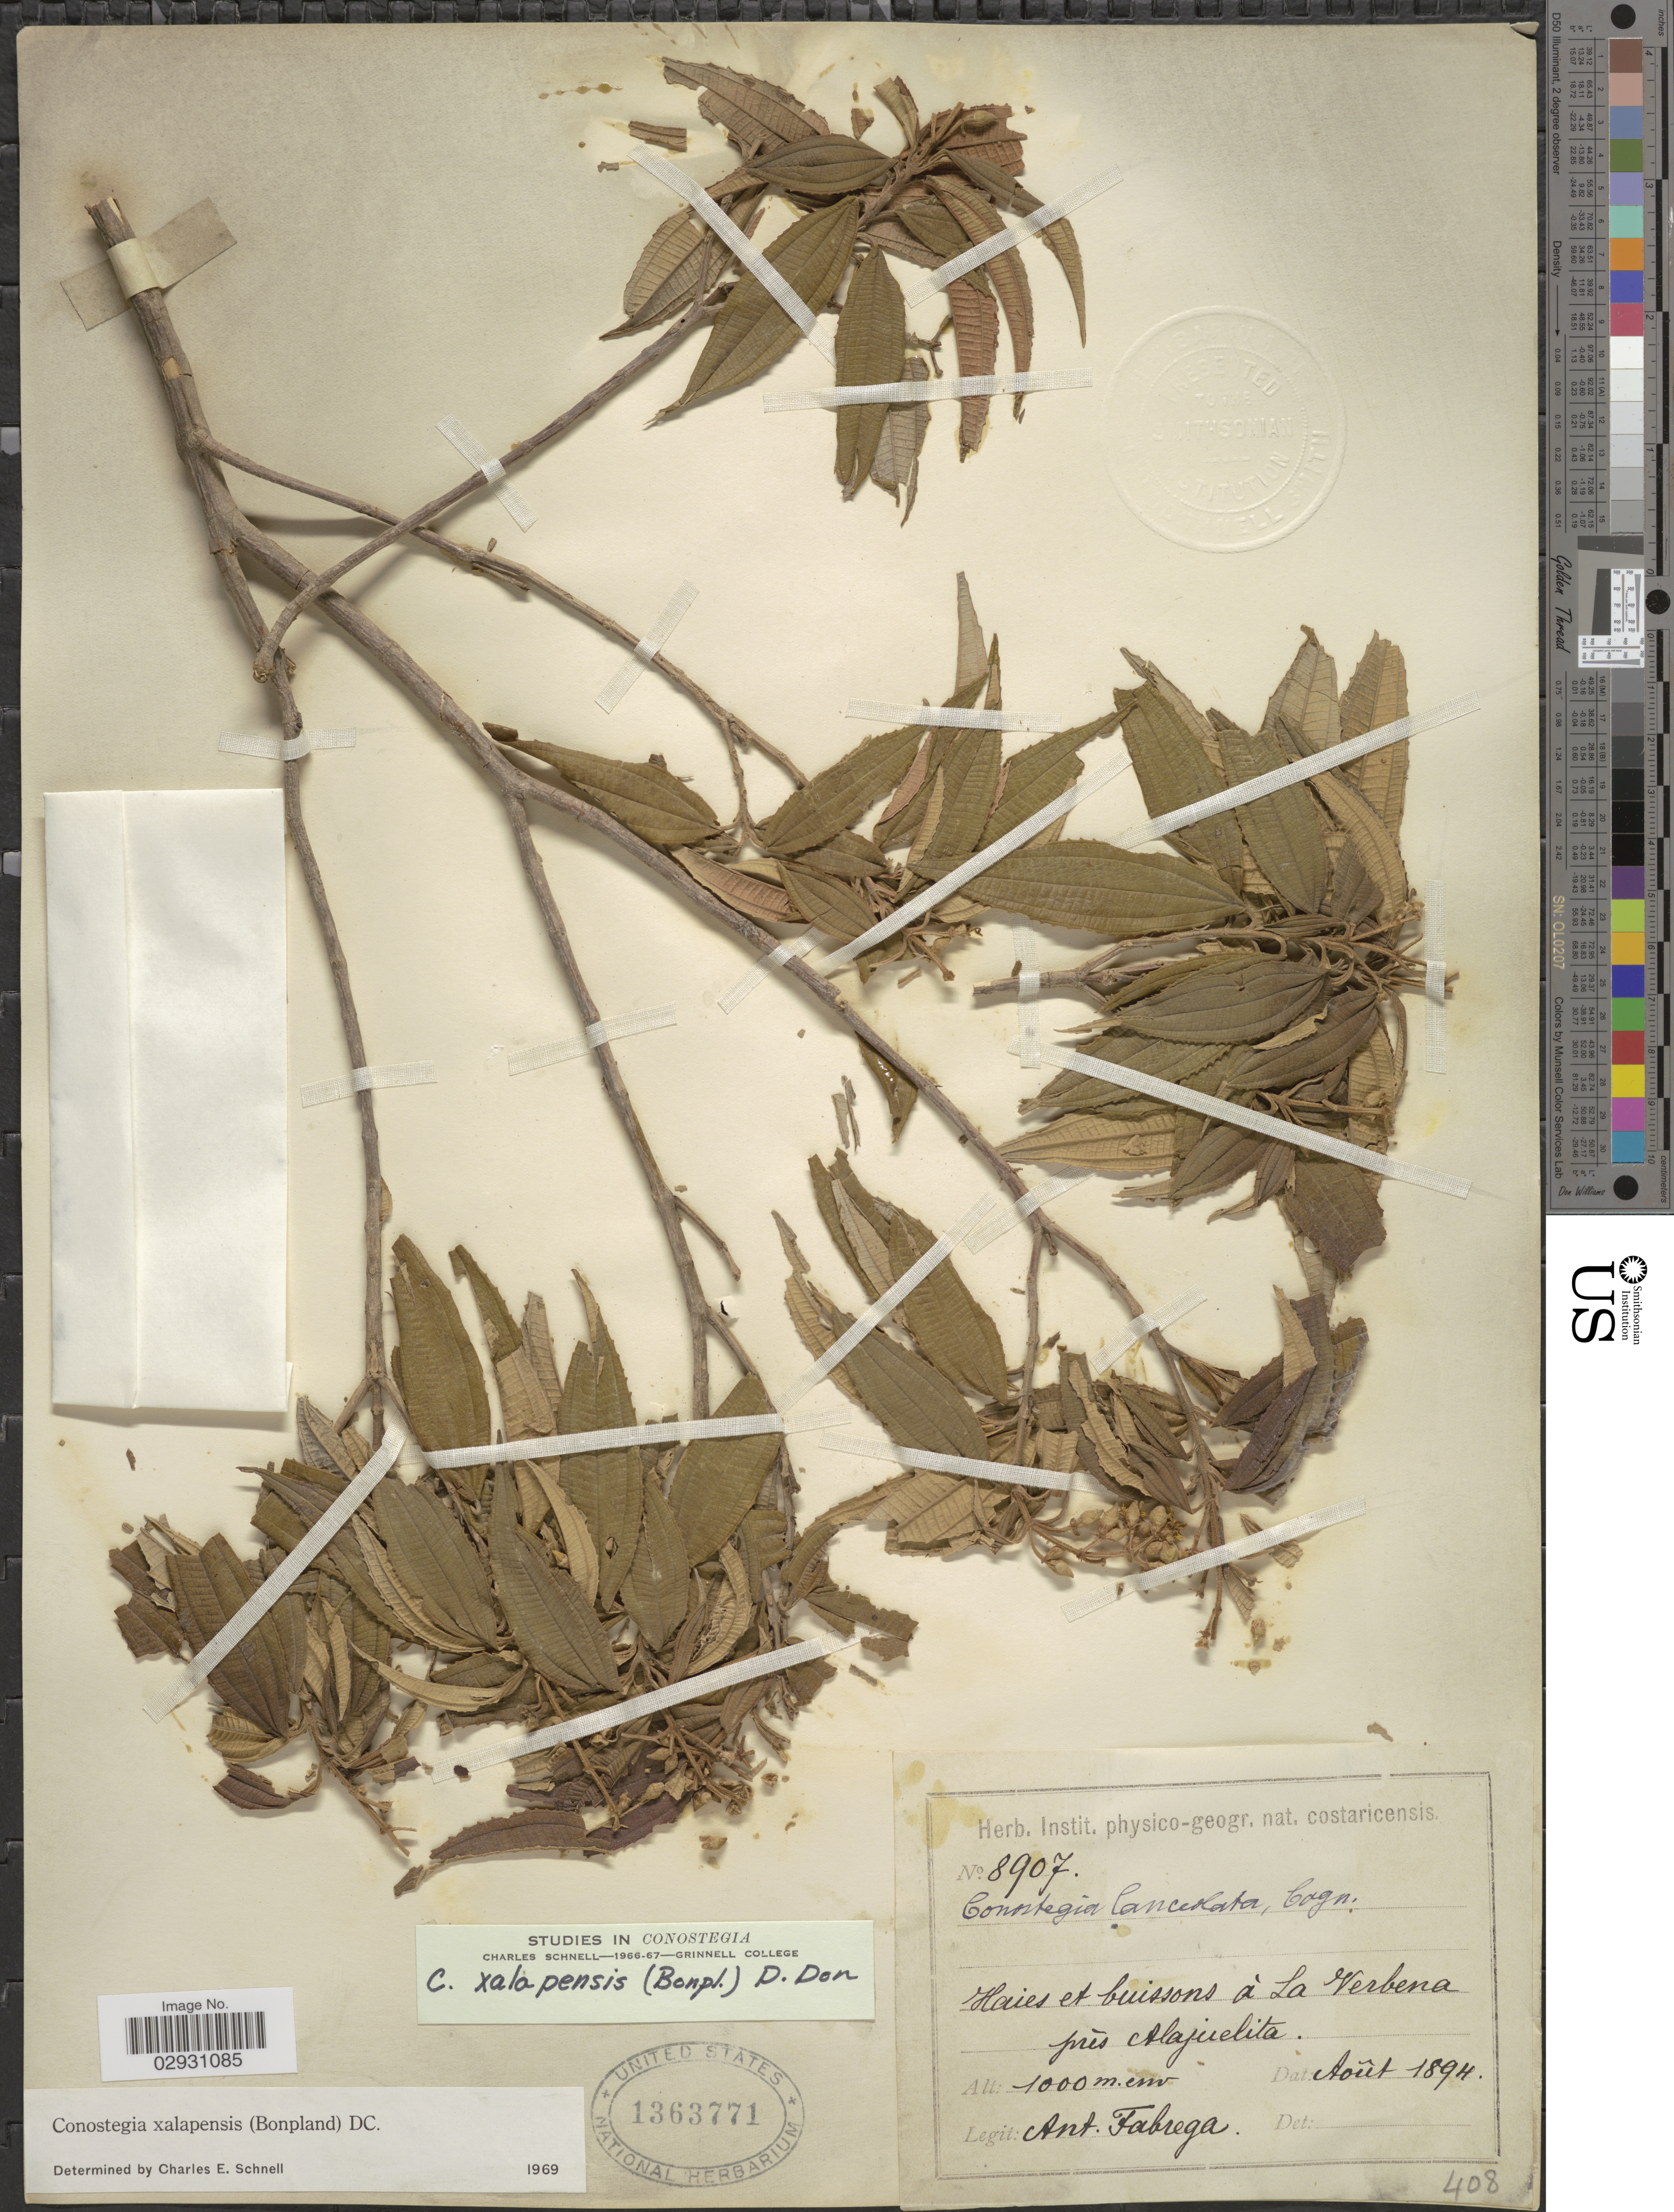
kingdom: Plantae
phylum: Tracheophyta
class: Magnoliopsida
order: Myrtales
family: Melastomataceae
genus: Conostegia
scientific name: Conostegia quadrangularis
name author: Schltdl. ex Steud.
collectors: A. Fabrega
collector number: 8907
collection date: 1894-08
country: Costa Rica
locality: Haies et buissons à La Verbena près Alajuelita.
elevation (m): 1000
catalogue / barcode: US 1363771